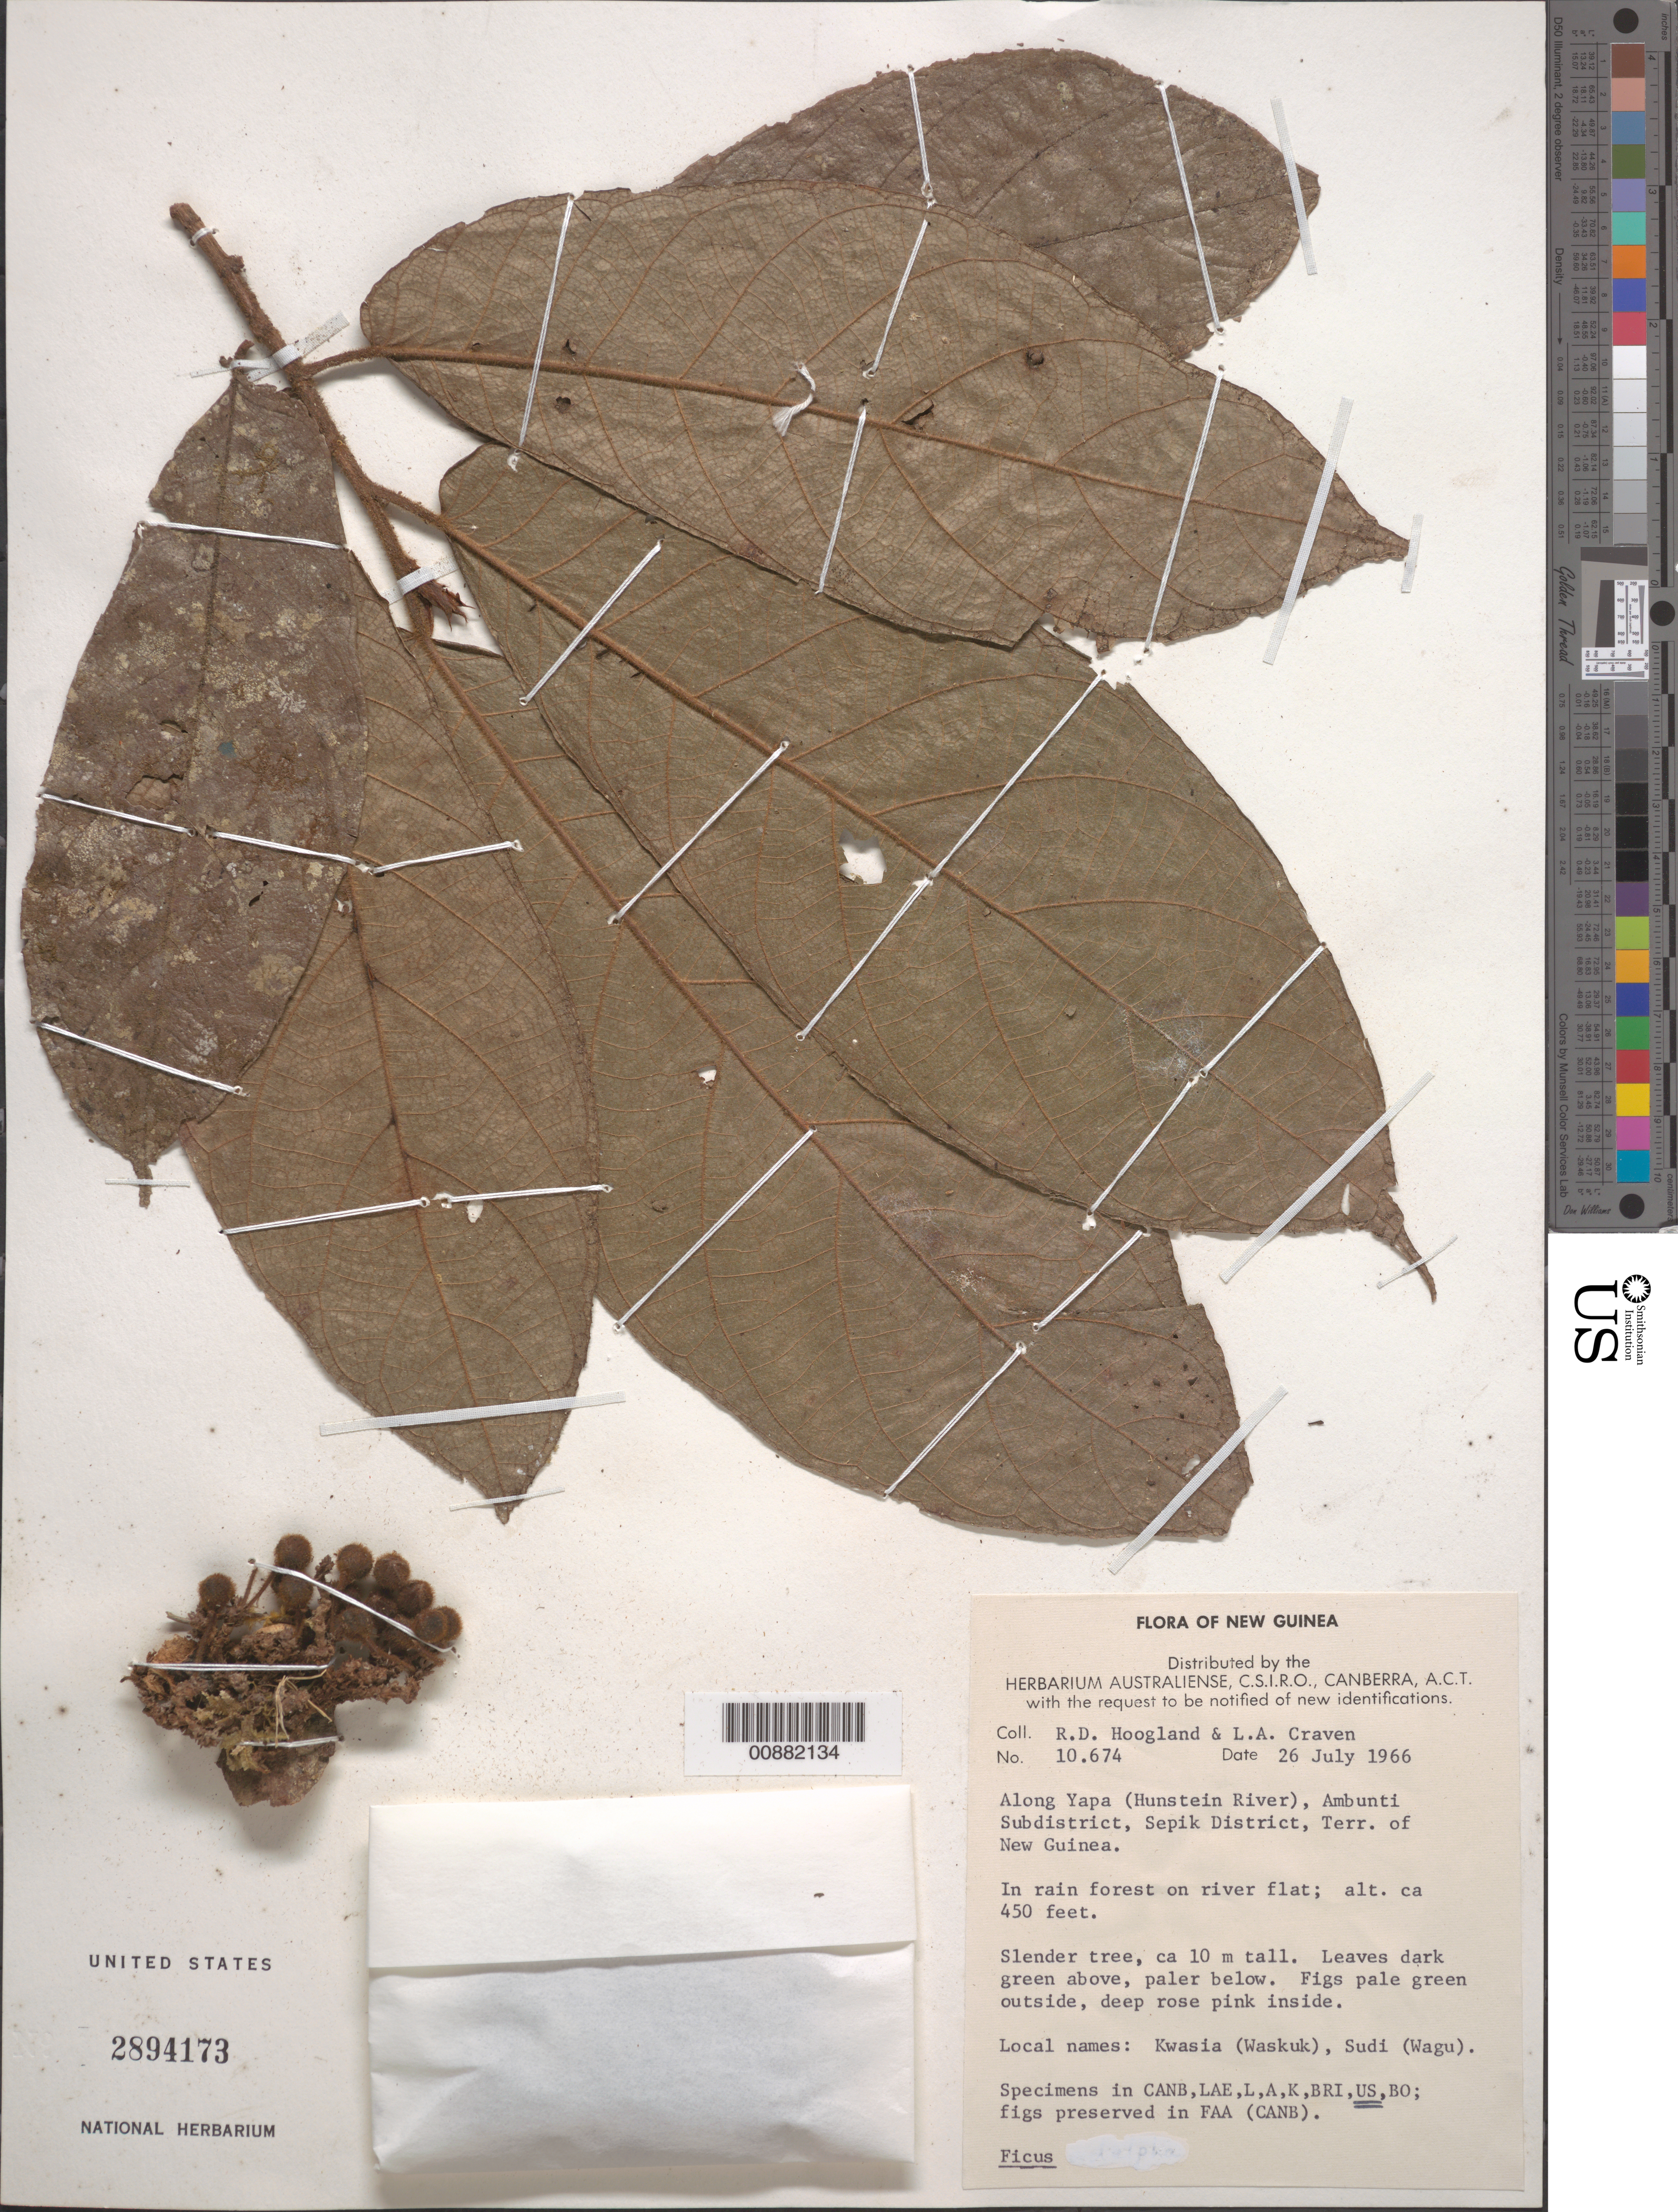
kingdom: Plantae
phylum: Tracheophyta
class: Magnoliopsida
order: Rosales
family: Moraceae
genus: Ficus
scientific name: Ficus sp.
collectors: R. D. Hoogland & L. A. Craven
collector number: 10374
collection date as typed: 26 Jul 1966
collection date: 1966-07-26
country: Papua New Guinea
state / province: East Sepik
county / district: Ambunti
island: New Guinea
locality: Yapa (Hunstein River), Ambunti subdistrict, Sepik District.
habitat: in rain forest on river flat.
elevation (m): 137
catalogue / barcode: US 2894173